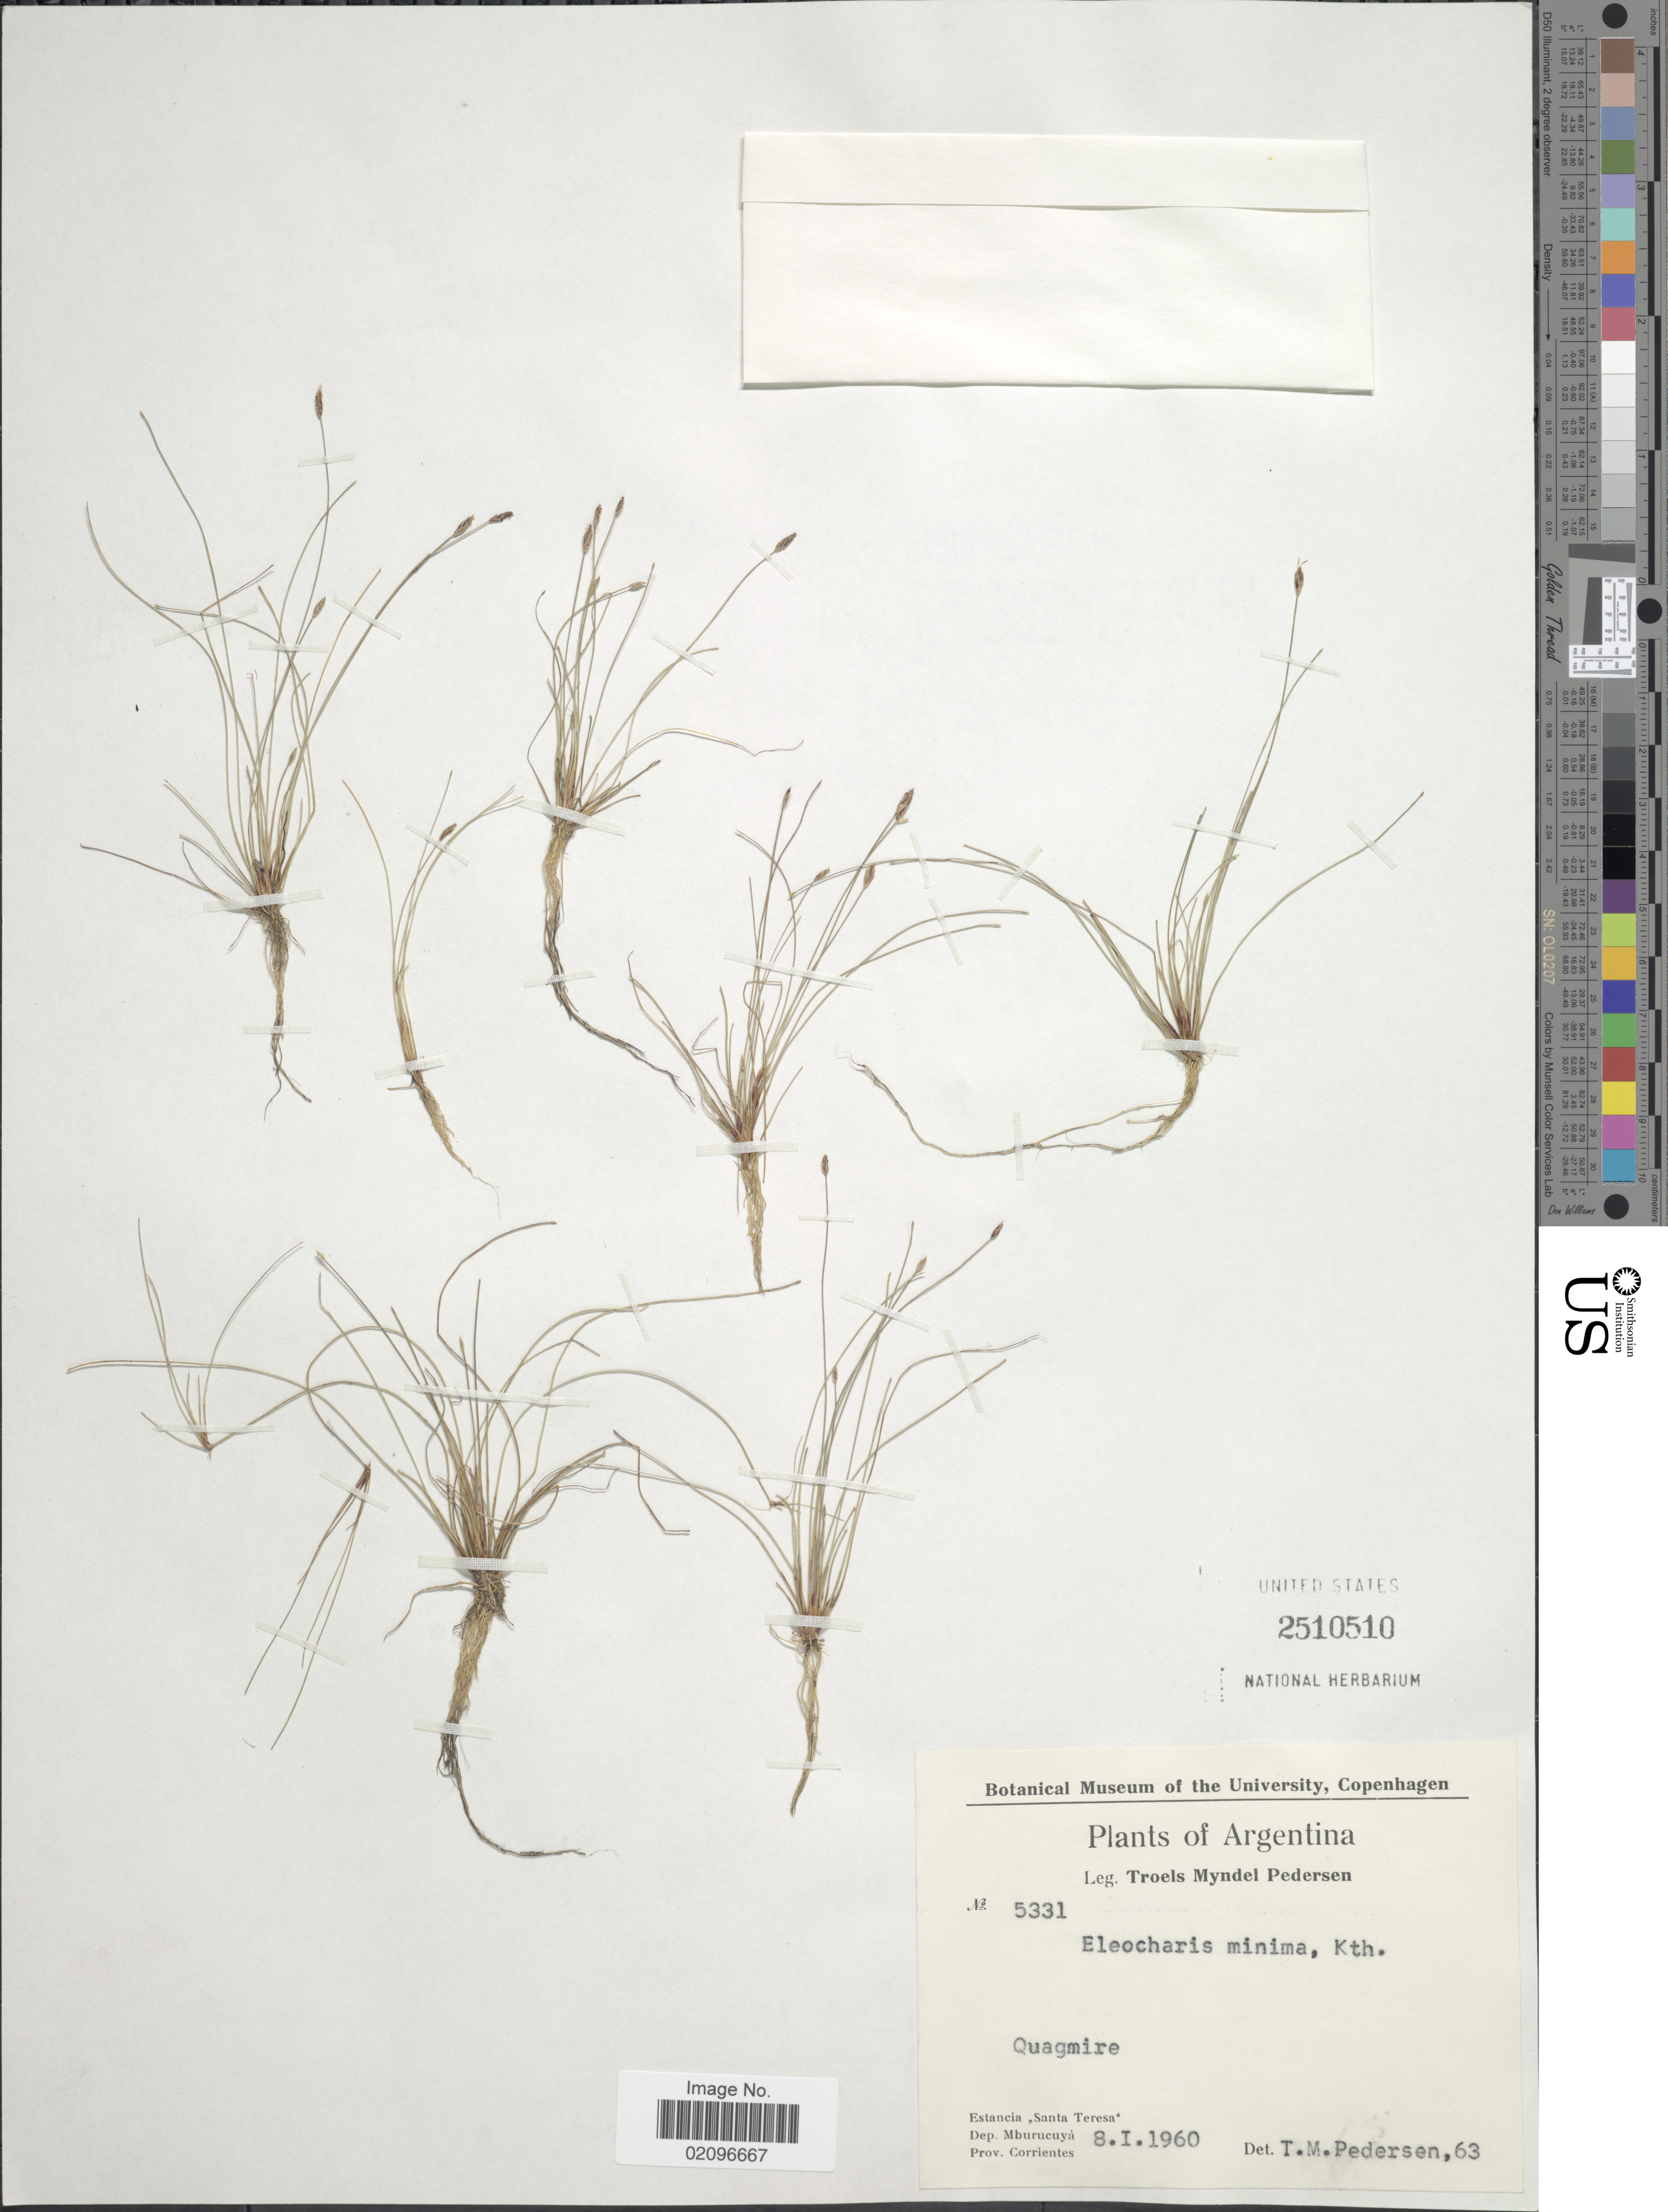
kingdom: Plantae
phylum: Tracheophyta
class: Liliopsida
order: Poales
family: Cyperaceae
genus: Eleocharis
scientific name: Eleocharis minima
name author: Kunth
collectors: T. Pederson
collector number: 5331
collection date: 1960-01-08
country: Argentina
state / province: Corrientes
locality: Estancia Santa Teresa, Dep. Mburucuya. Quagmire.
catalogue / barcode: US 2510510